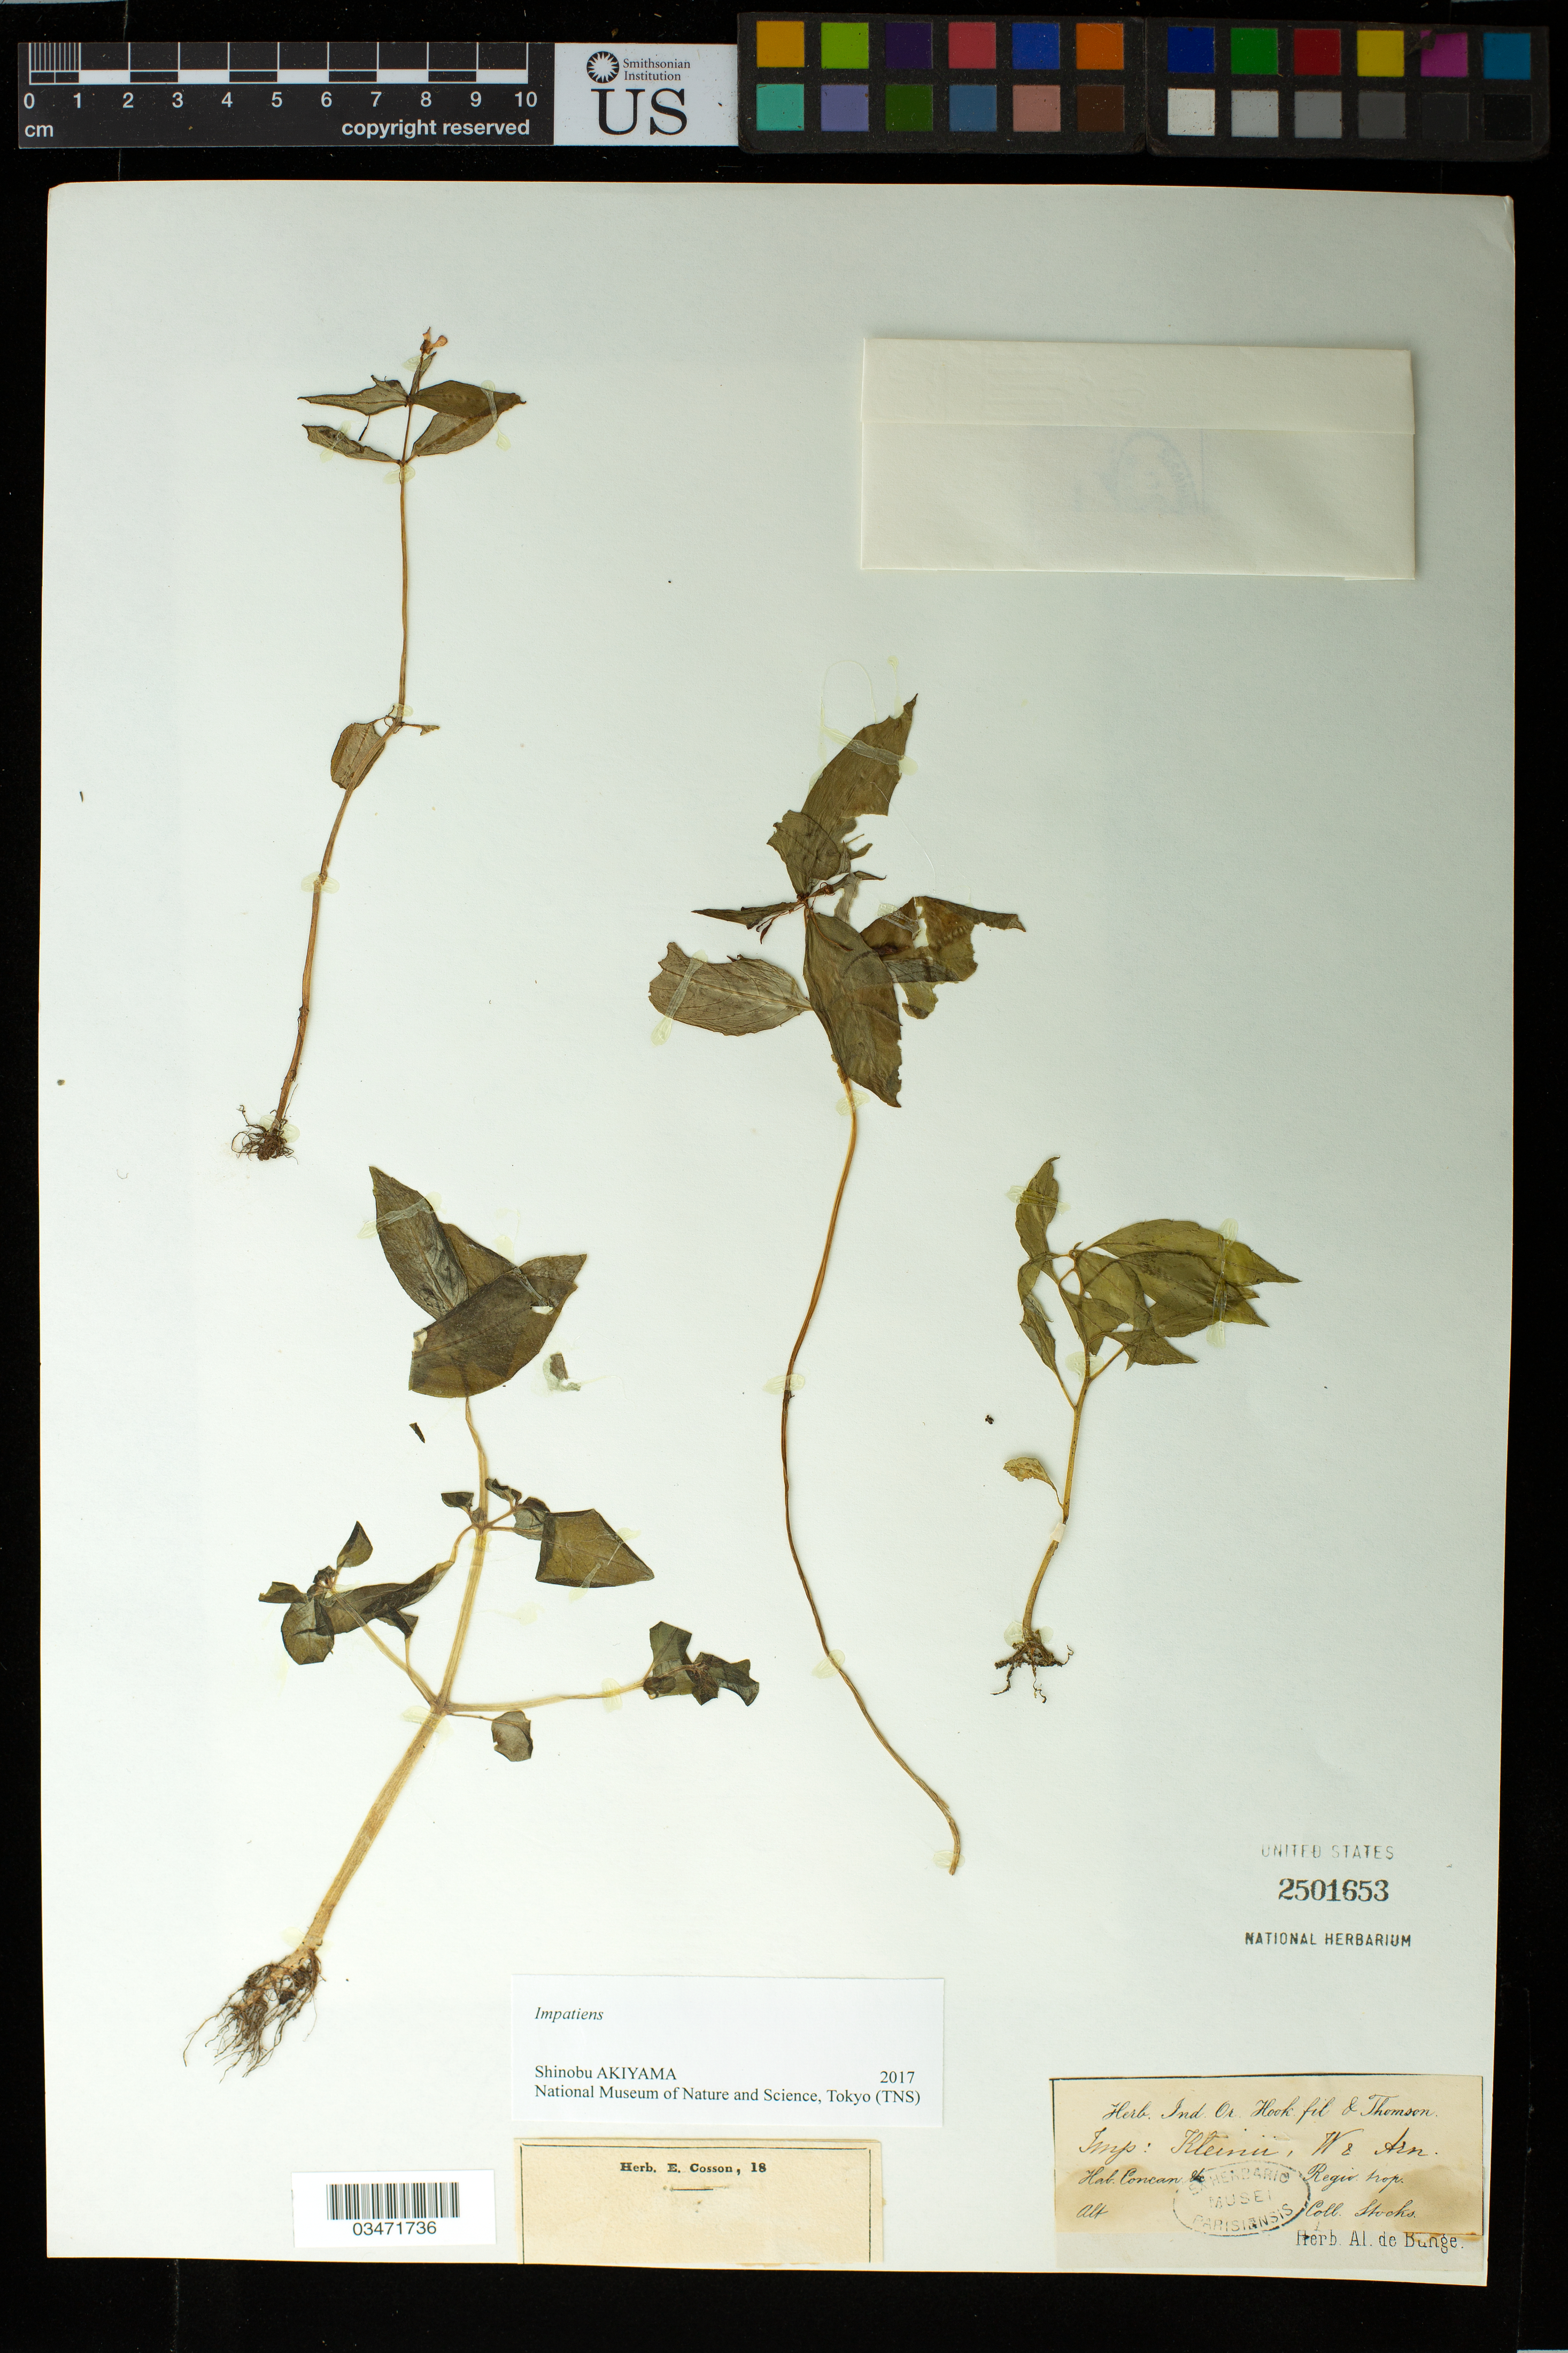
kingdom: Plantae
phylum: Tracheophyta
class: Magnoliopsida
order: Ericales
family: Balsaminaceae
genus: Impatiens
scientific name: Impatiens sp.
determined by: Akiyama, Shinobu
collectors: J. Stocks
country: India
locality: Concan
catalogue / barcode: US 2501653